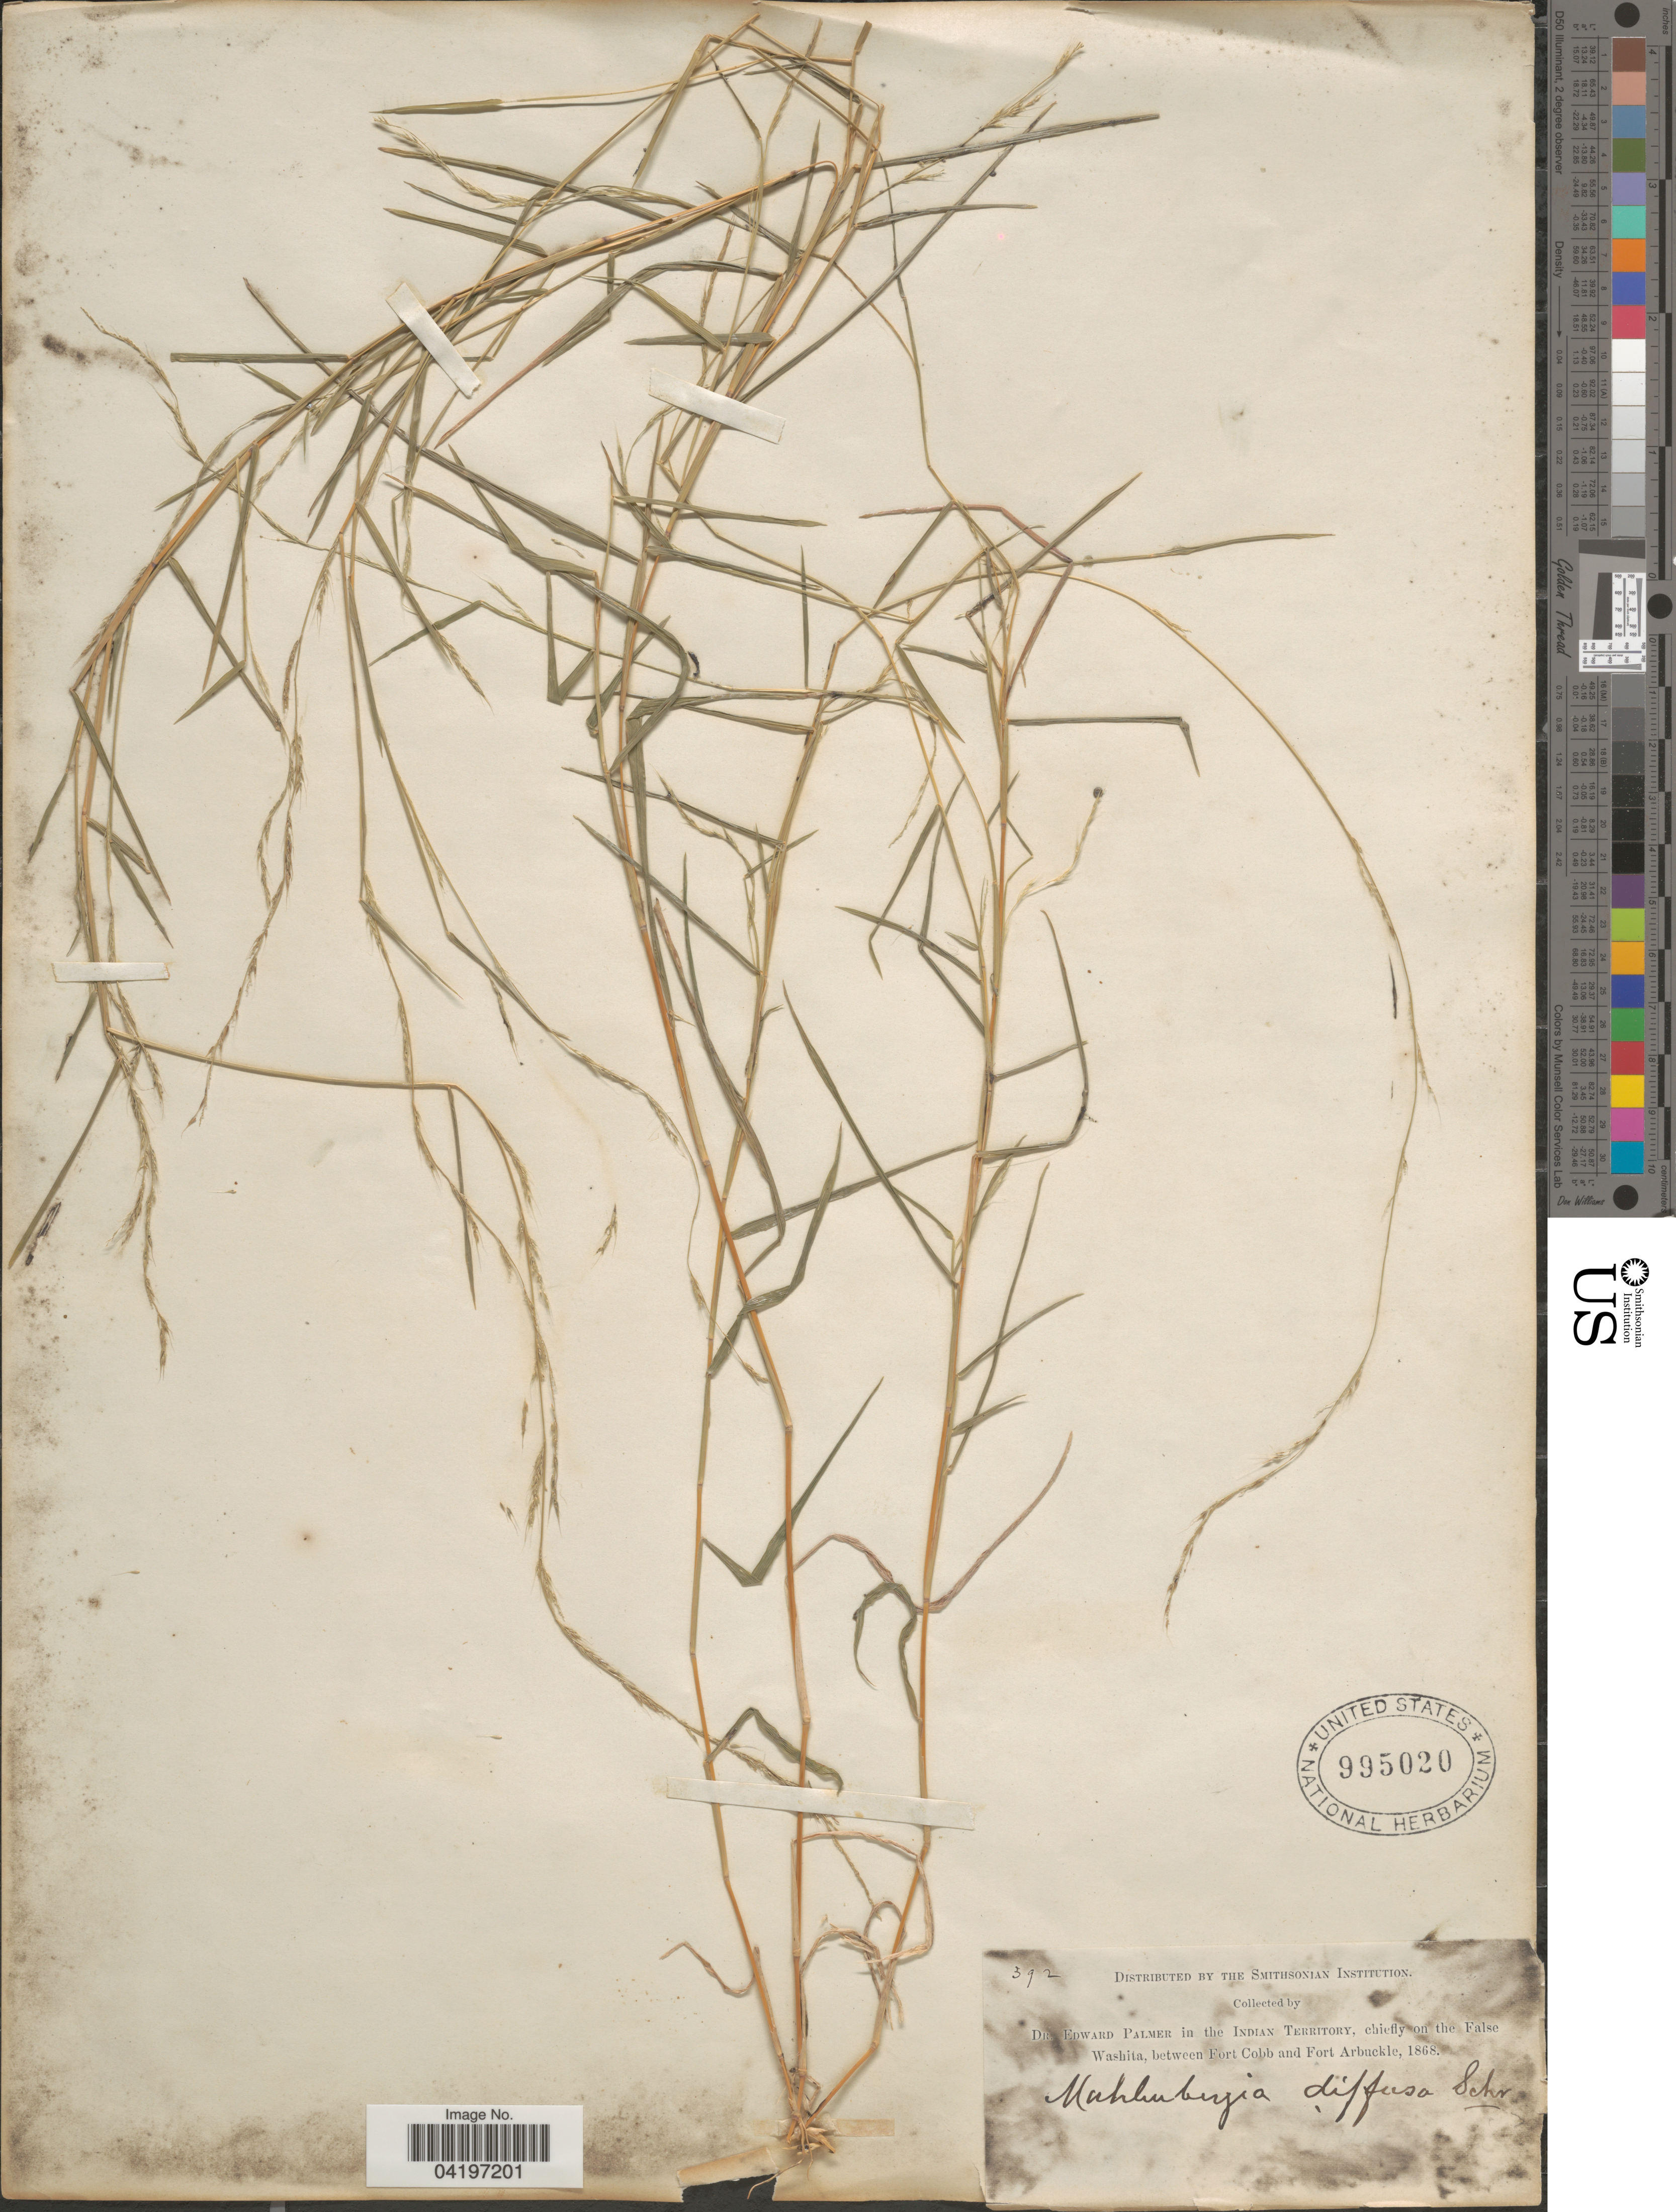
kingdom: Plantae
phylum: Tracheophyta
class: Liliopsida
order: Poales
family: Poaceae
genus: Muhlenbergia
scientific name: Muhlenbergia schreberi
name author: J.F. Gmel.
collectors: E. Palmer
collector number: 392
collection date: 1868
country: United States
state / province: Oklahoma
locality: Indian Territory, chiefly on the False Washita, between Fort Cobb and Fort Arbuckle.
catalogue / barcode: US 995020